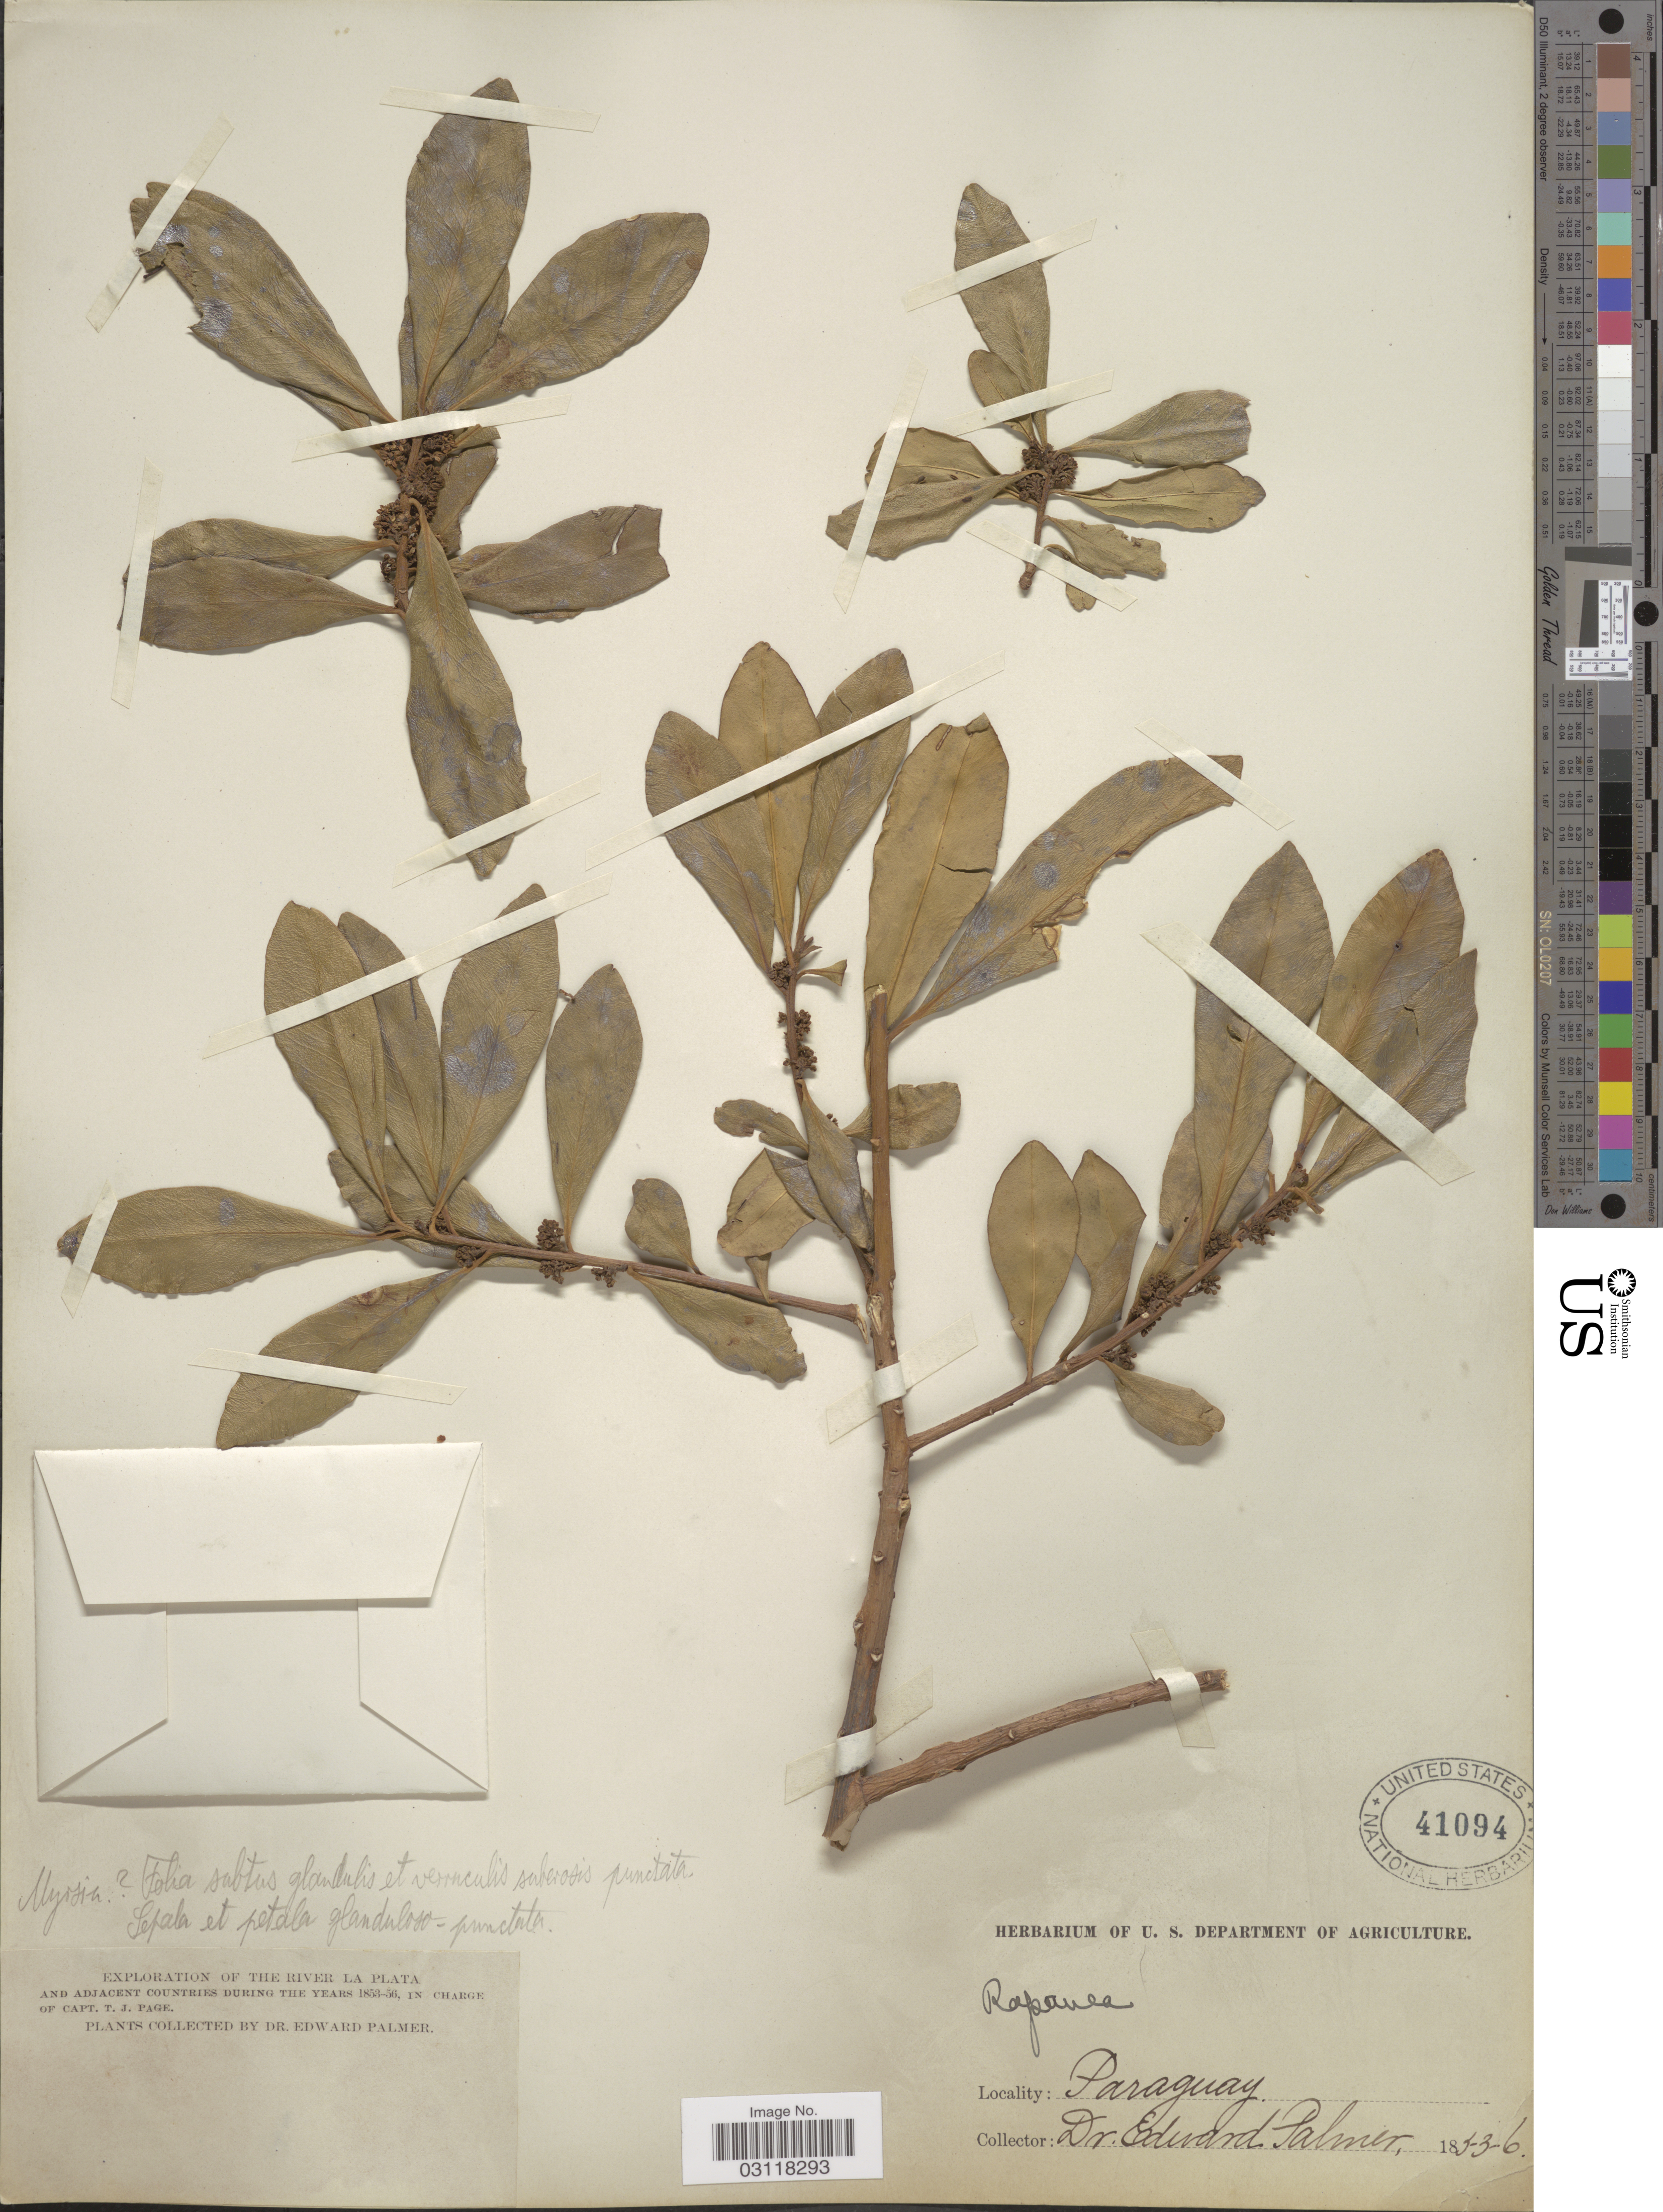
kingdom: Plantae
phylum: Tracheophyta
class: Magnoliopsida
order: Ericales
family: Primulaceae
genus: Rapanea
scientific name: Rapanea laetevirens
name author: Mez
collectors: E. Palmer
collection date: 1853-03-06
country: Paraguay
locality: The River La Plata and adjacent countries.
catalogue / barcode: US 41094